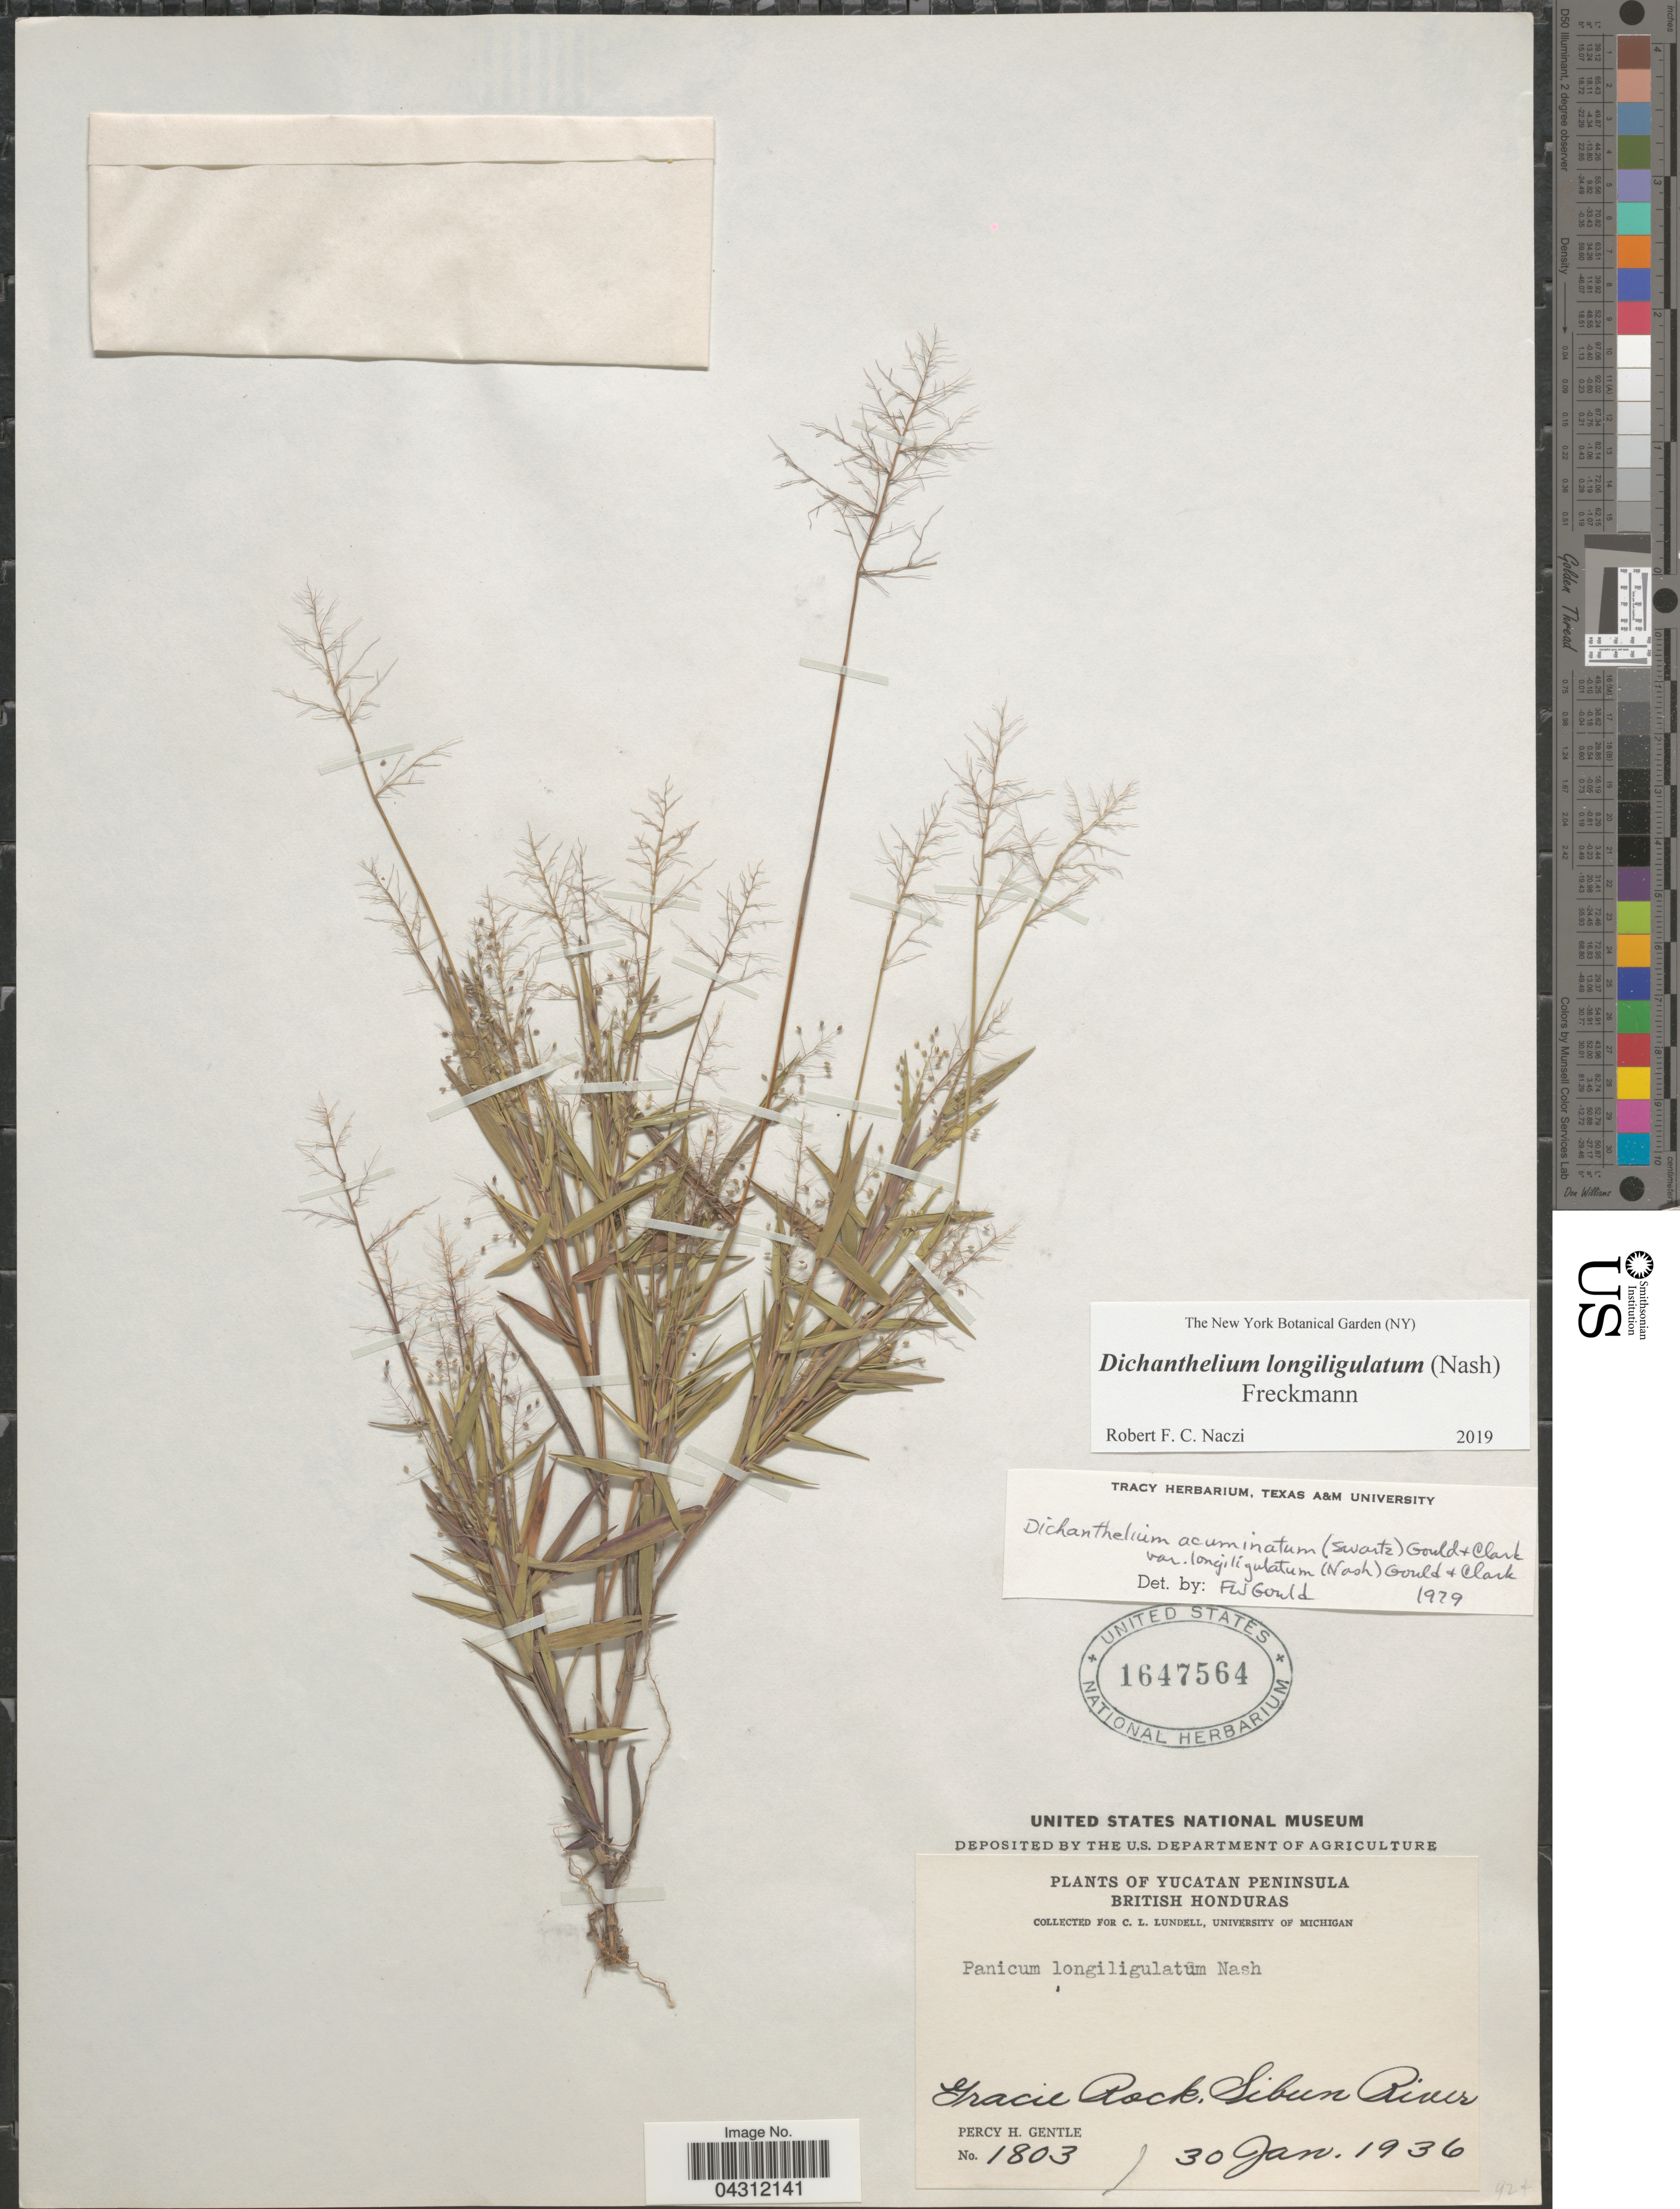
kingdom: Plantae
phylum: Tracheophyta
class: Liliopsida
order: Poales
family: Poaceae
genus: Dichanthelium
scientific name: Dichanthelium acuminatum var. longiligulatum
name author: (Nash) Gould & C.A. Clark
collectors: P. H. Gentle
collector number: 1803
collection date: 1936-01-30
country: Belize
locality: Yucatan Peninsula. British Honduras. Gracie Rock, Sibun River.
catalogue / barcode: US 1647564